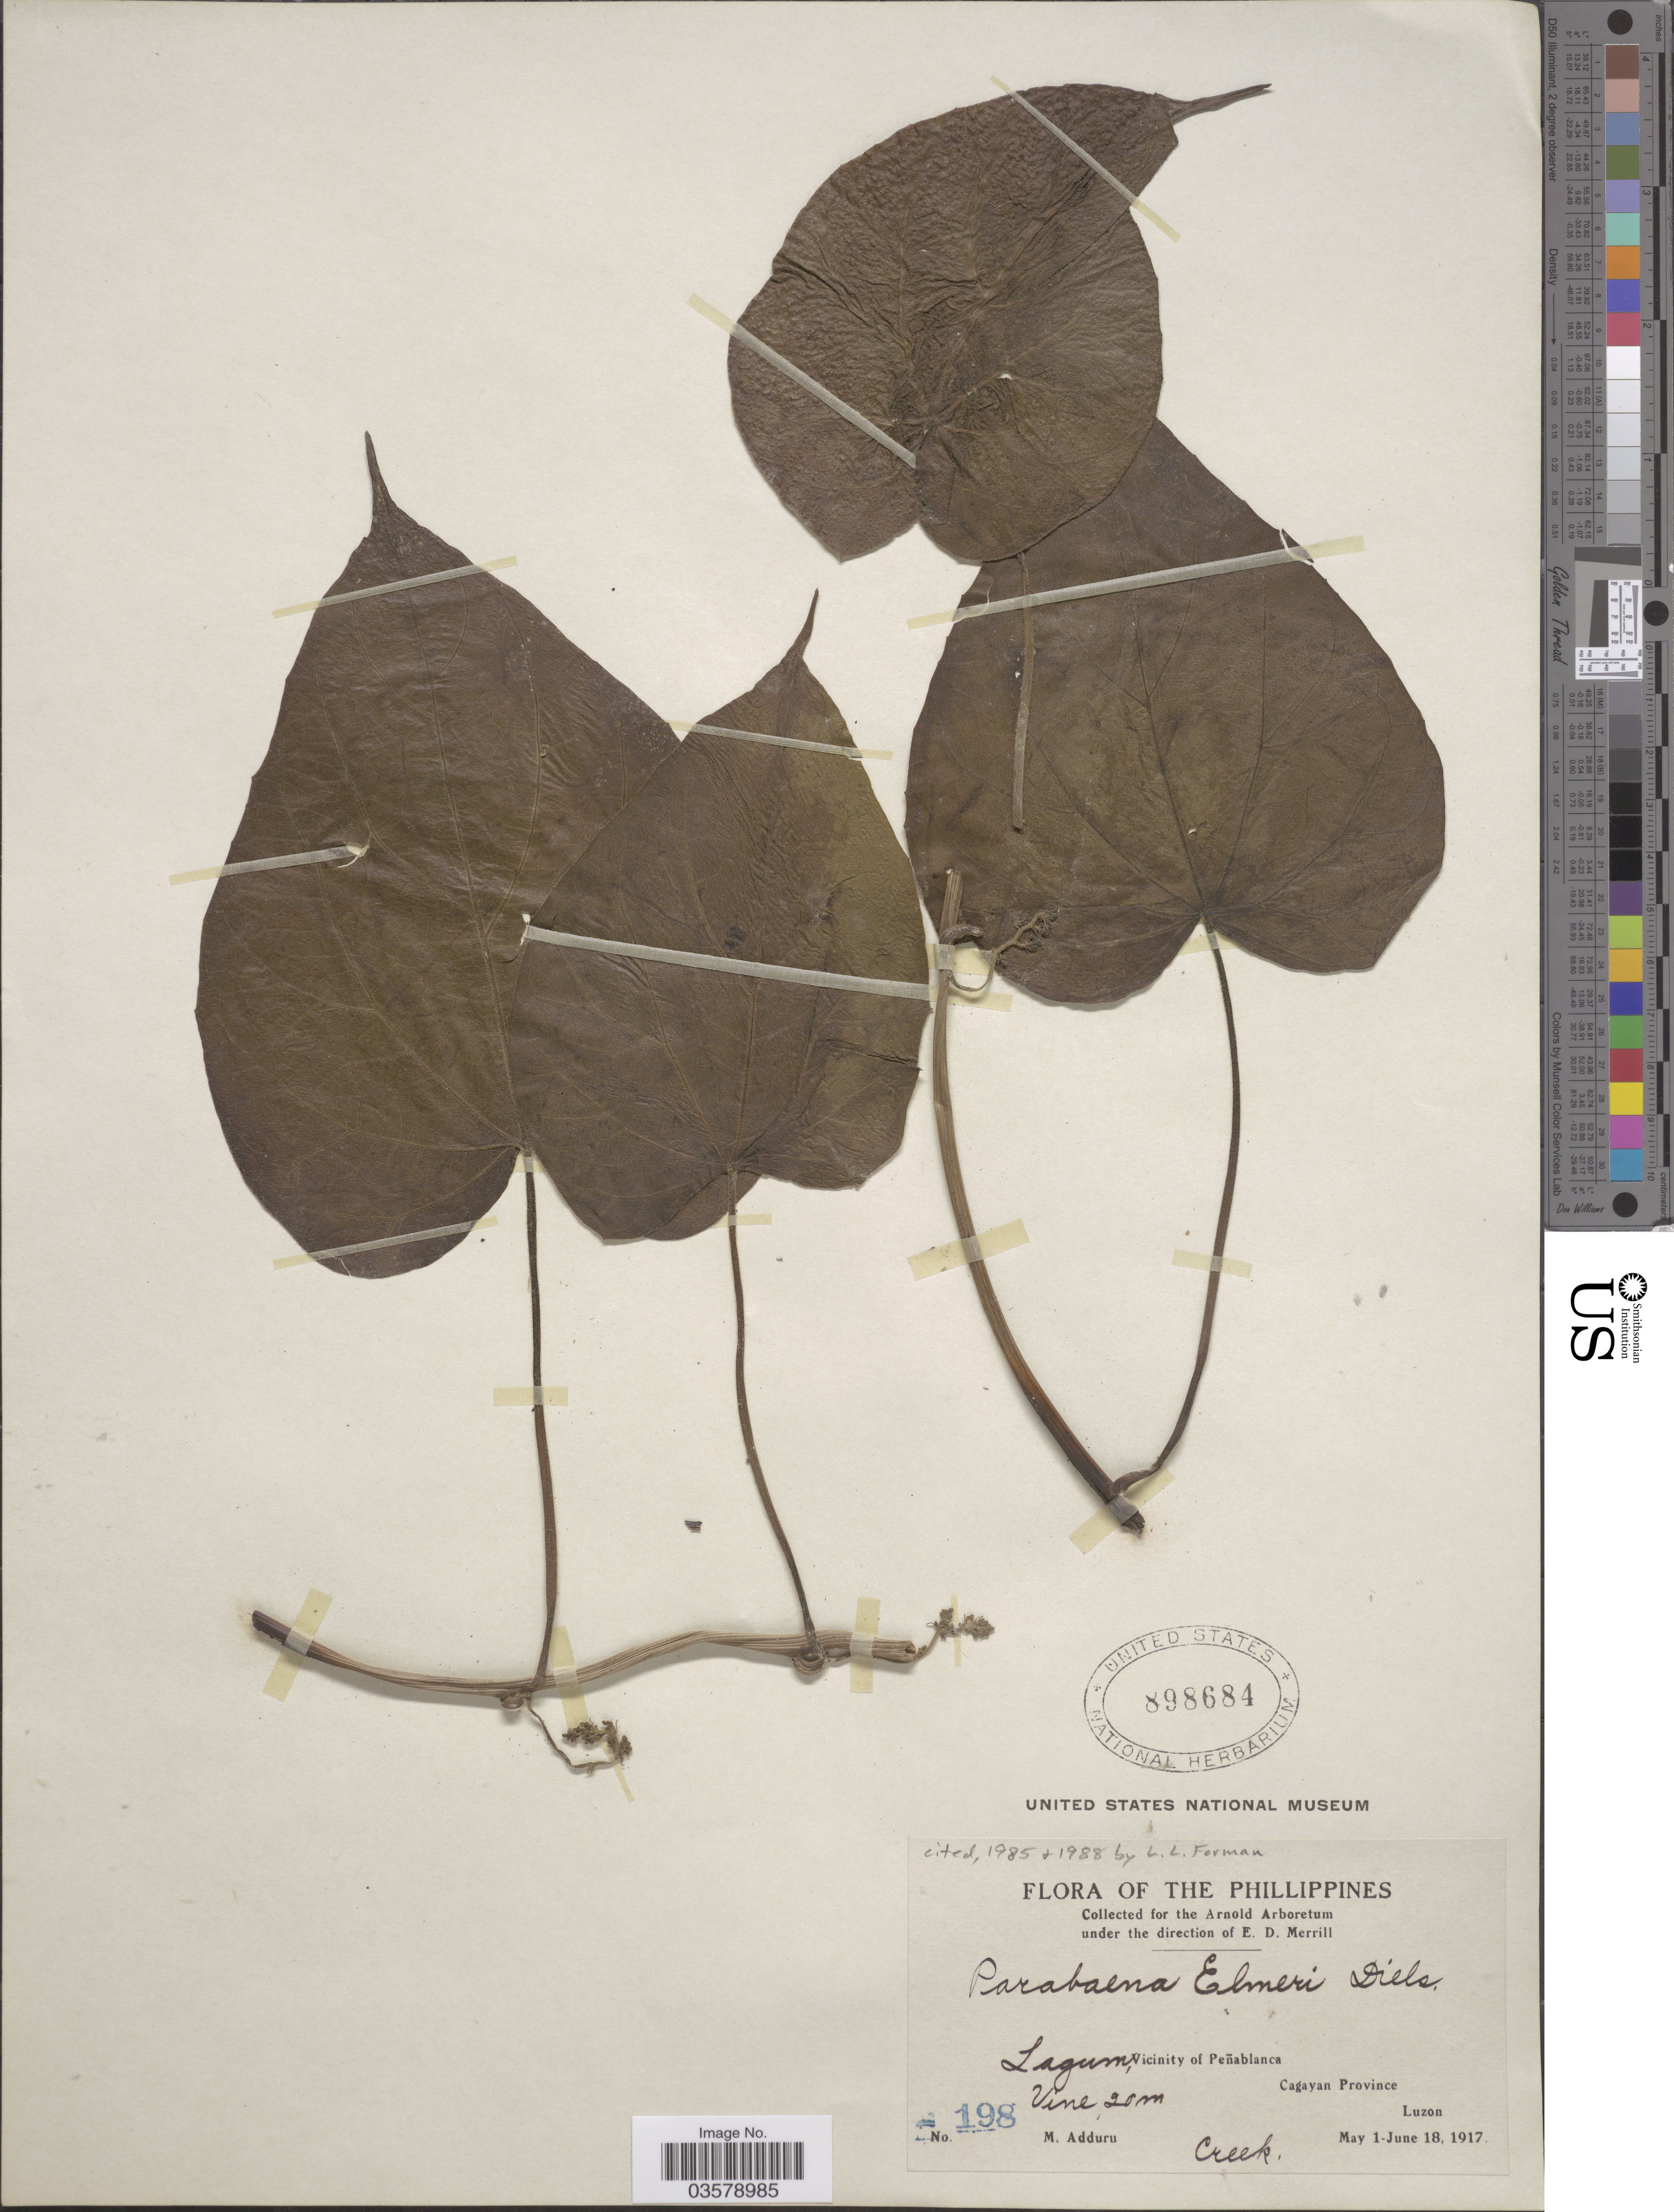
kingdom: Plantae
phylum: Tracheophyta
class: Magnoliopsida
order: Ranunculales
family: Menispermaceae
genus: Parabaena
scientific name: Parabaena elmeri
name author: Diels in Engl.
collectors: M. Adduru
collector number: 198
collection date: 1917-05-01/1917-06-18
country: Philippines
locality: Lagum, Vicinity of Peñablanca. Cagayan Province. Luzon.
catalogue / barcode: US 898684